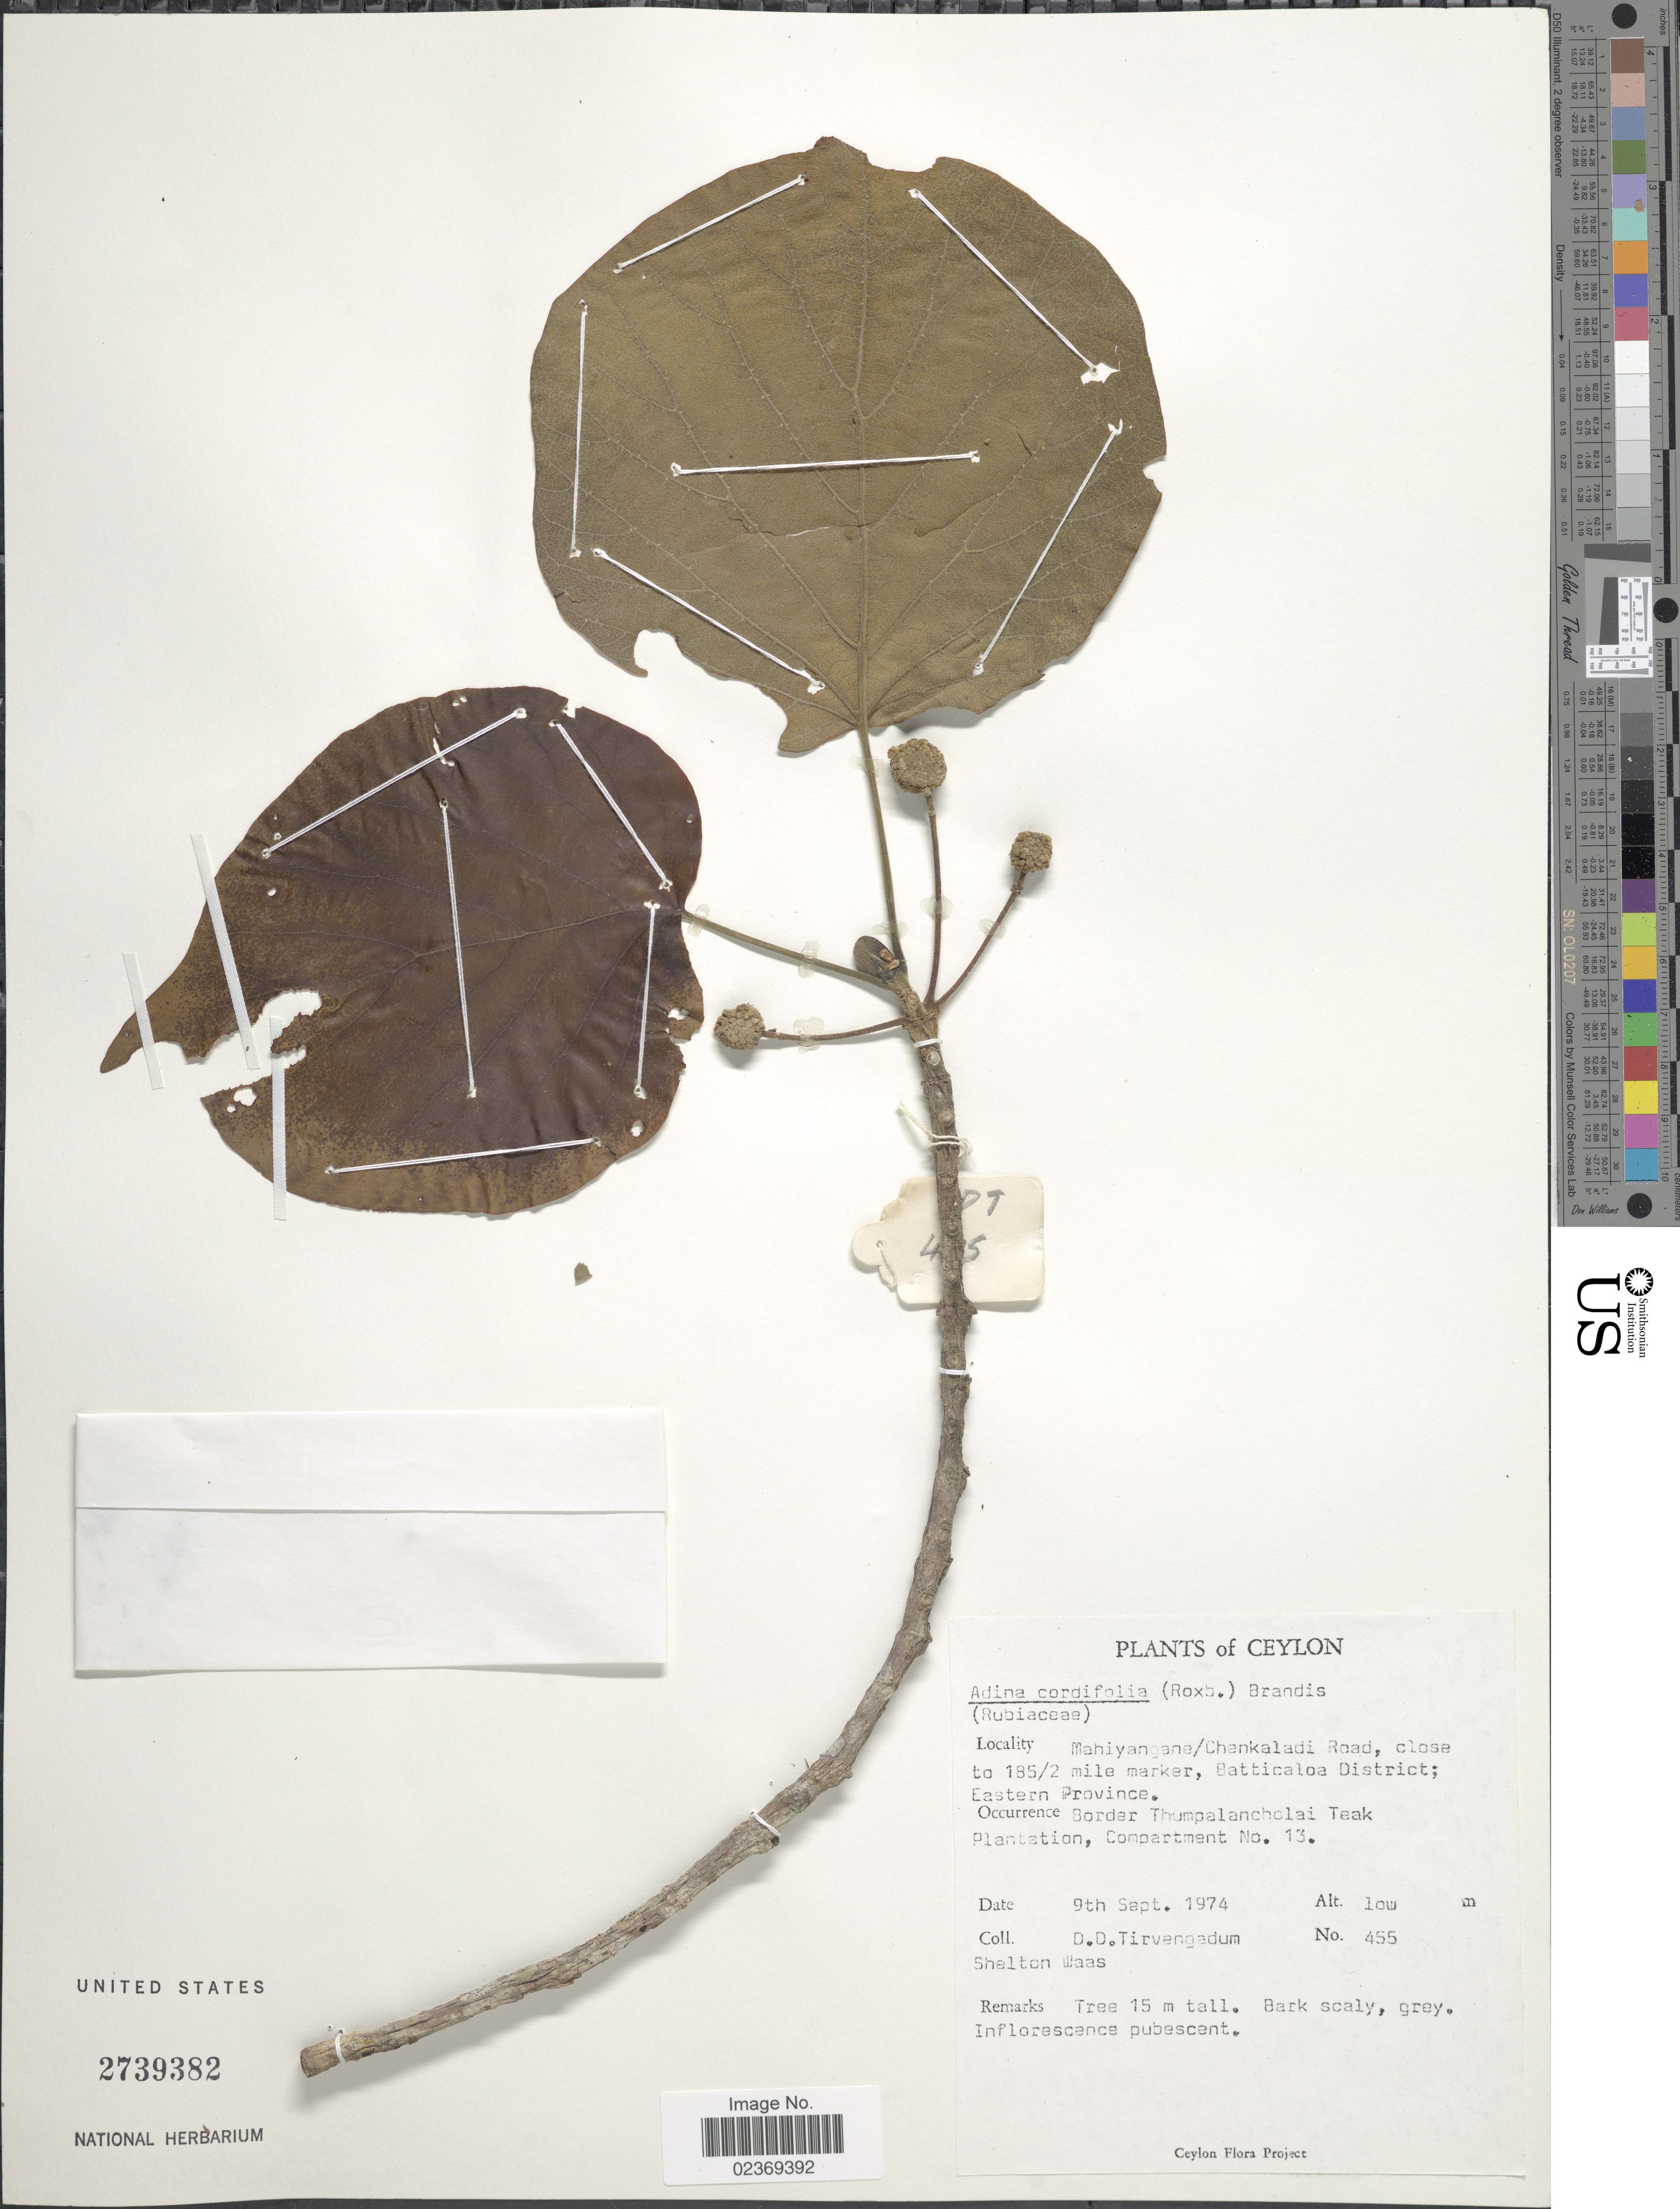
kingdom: Plantae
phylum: Tracheophyta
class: Magnoliopsida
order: Gentianales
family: Rubiaceae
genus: Adina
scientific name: Adina cordifolia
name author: (Roxb.) Hook. f. & Benth.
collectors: D. Tirvengadum & S. Waas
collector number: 455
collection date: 1974-09-09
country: Sri Lanka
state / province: Eastern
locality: Ceylon, Mahiyangane/Chankaladi Road, close to 185/2 mile marker, Batticaloa District, Border Thumpalancholai Teak [interpreted] Plantation, Compartment No. 13.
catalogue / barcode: US 2739382